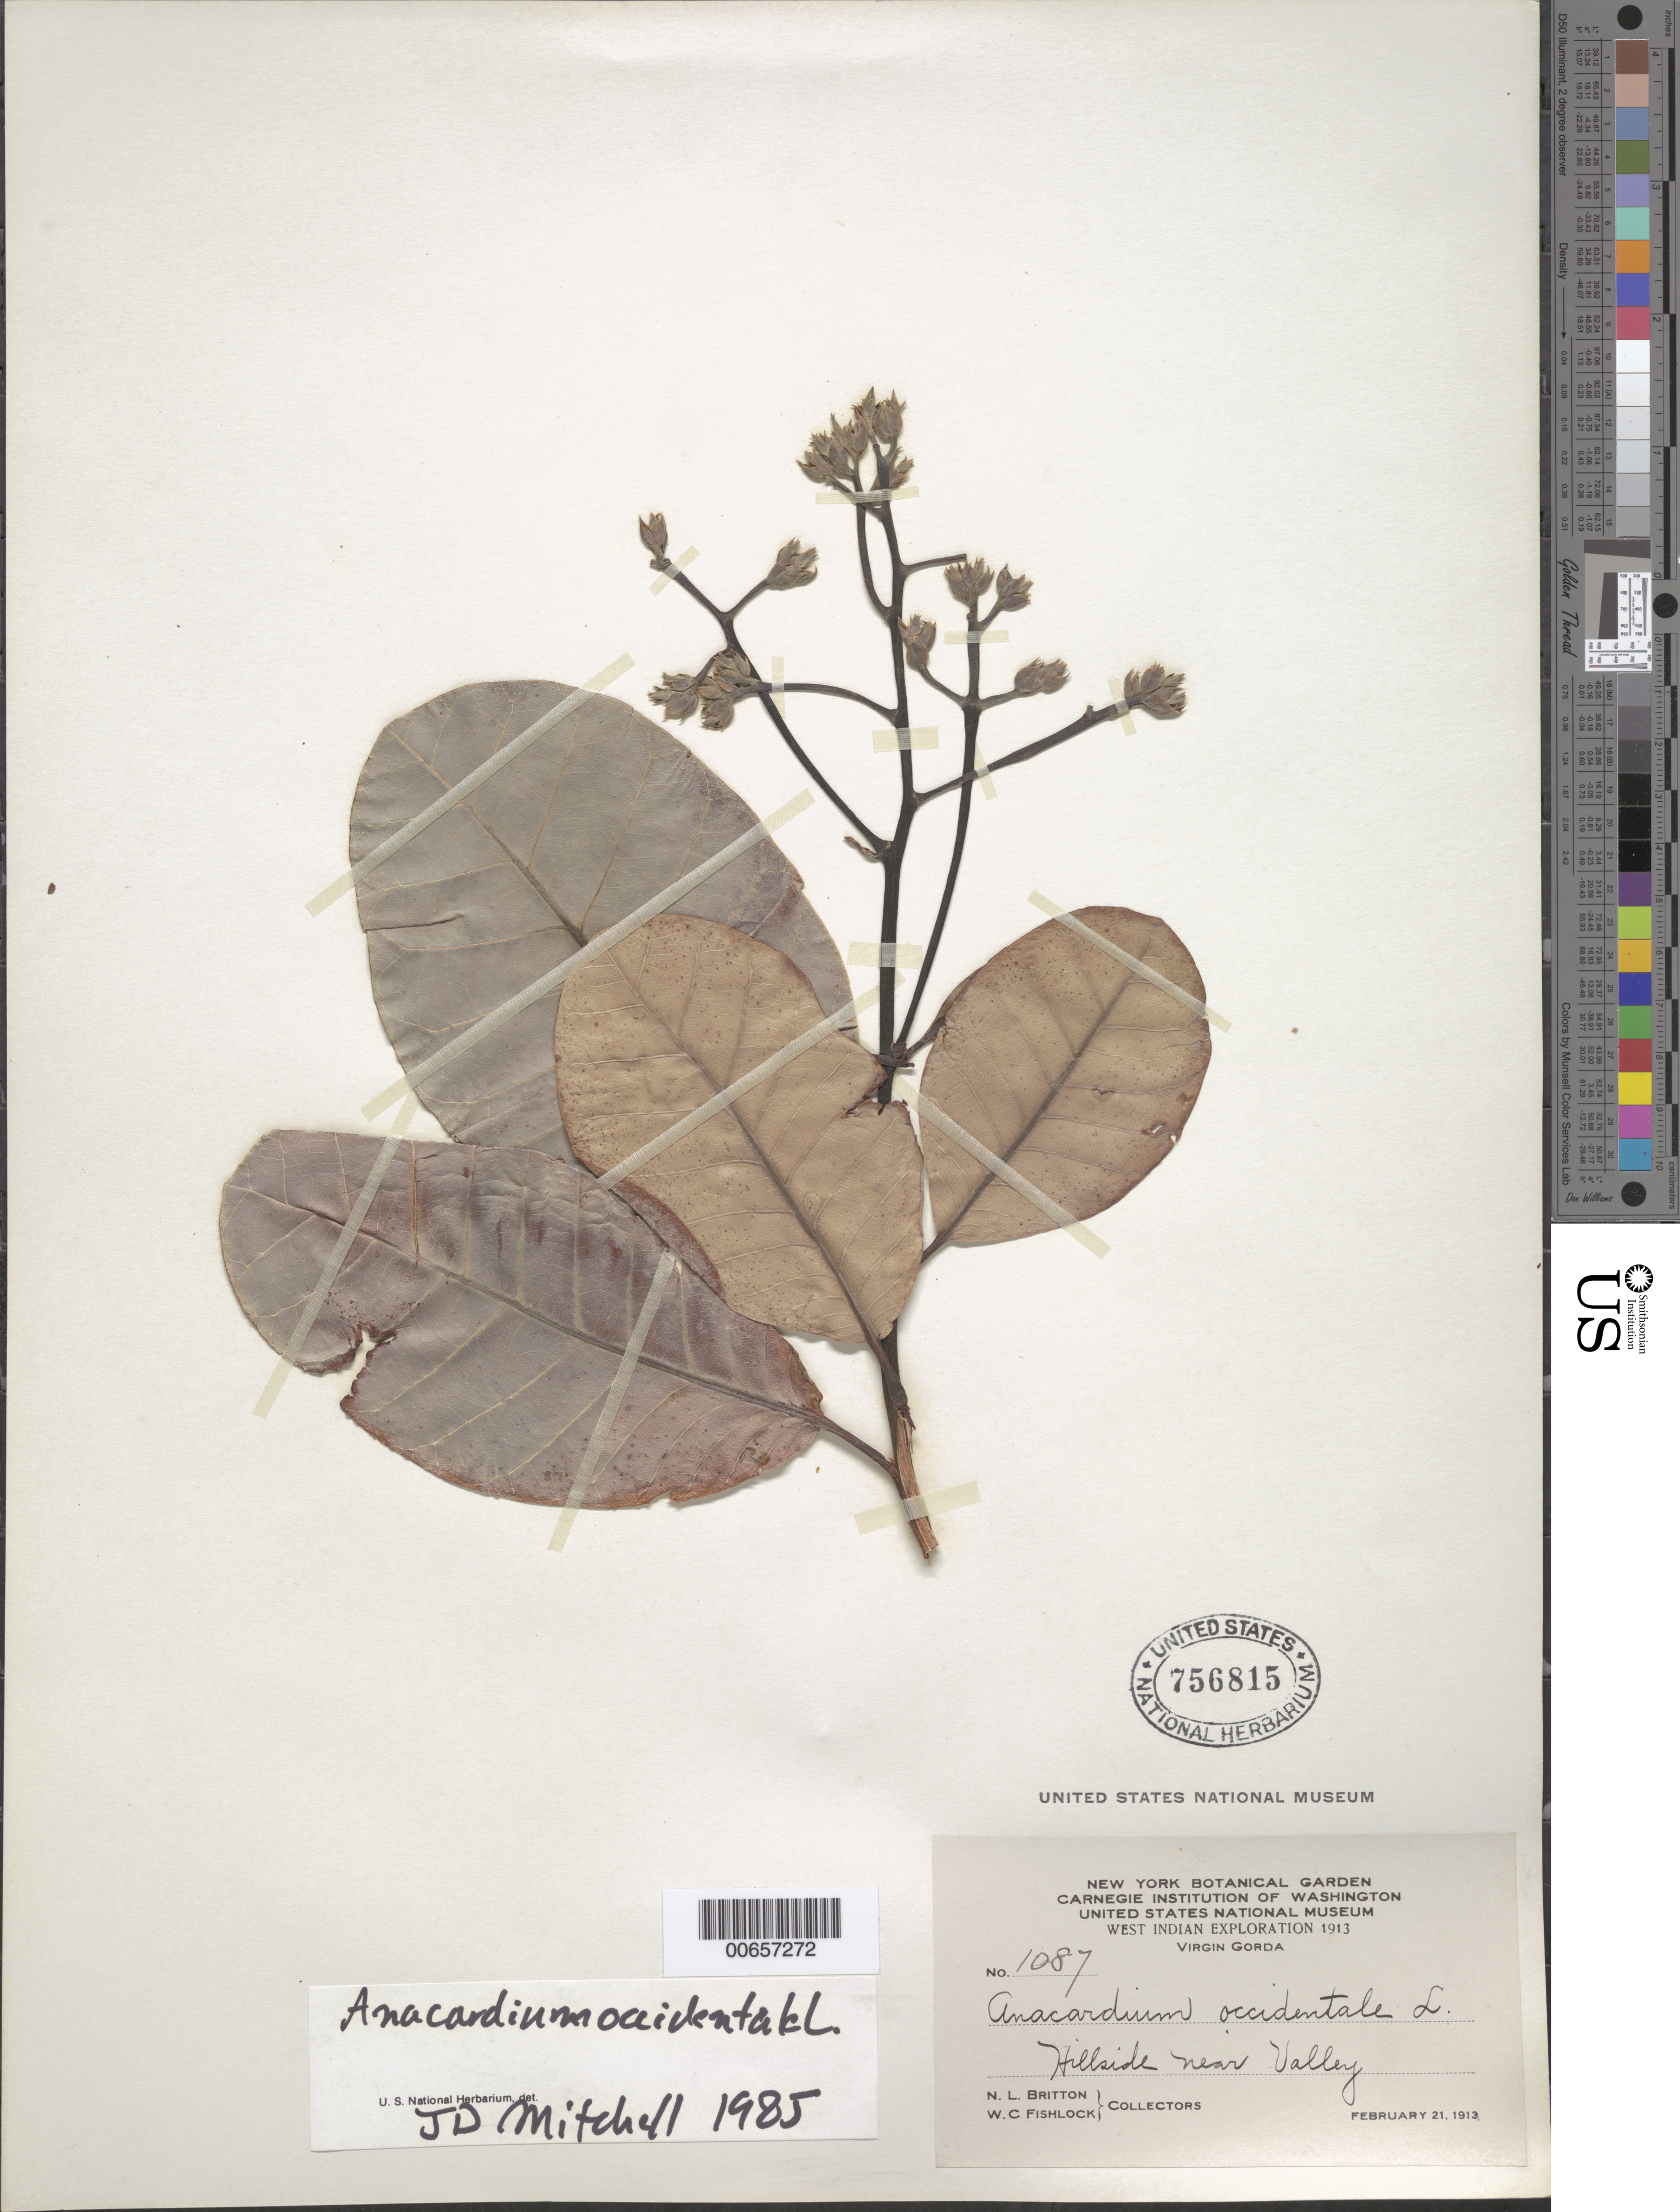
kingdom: Plantae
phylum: Tracheophyta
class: Magnoliopsida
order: Sapindales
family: Anacardiaceae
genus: Anacardium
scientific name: Anacardium occidentale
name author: L.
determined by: Mitchell, John D.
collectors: N. Britton & W. Fishlock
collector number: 1087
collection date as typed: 21 Feb 1913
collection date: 1913-02-21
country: British Virgin Islands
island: Virgin Gorda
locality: Valley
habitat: Hillside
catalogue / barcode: US 756815